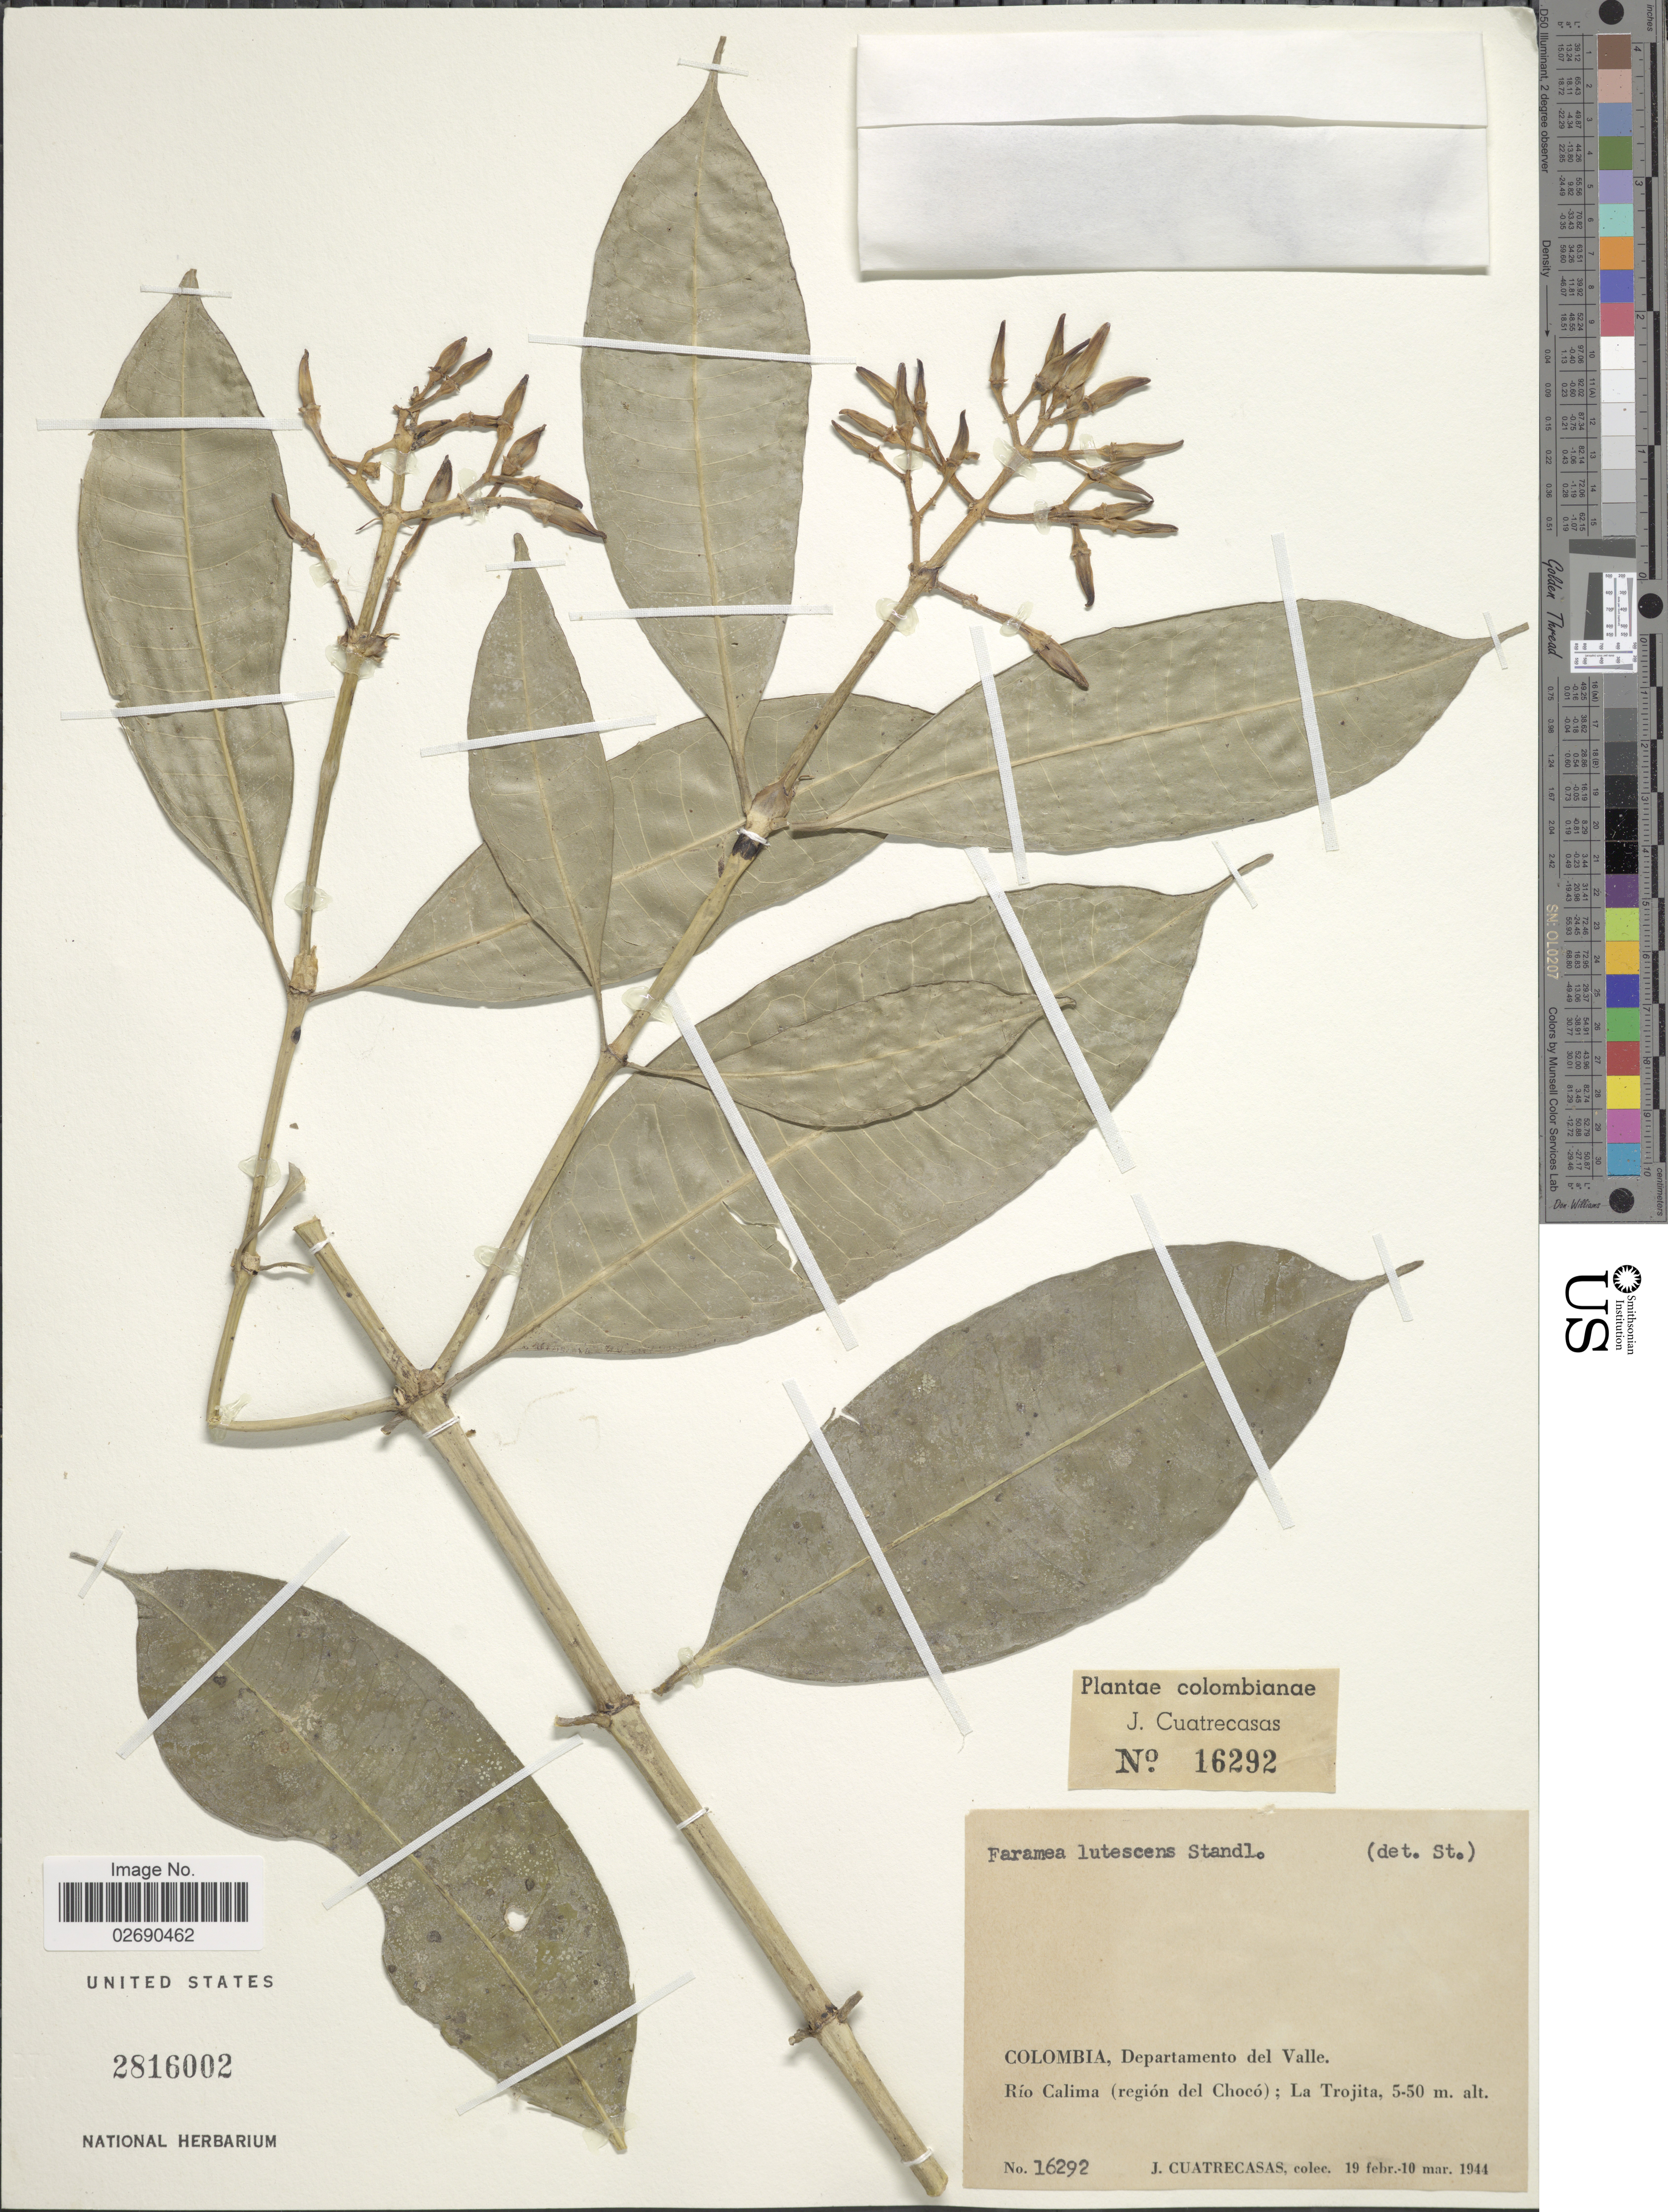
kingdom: Plantae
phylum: Tracheophyta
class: Magnoliopsida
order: Gentianales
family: Rubiaceae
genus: Faramea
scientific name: Faramea lutescens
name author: Standl.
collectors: J. Cuatrecasas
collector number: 16292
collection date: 1944-02-19/1944-03-10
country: Colombia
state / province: Valle del Cauca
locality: Colombianae, Departamento del Valle, Rio Calima (region del Choco); La Trojita.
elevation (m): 5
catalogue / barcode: US 2816002